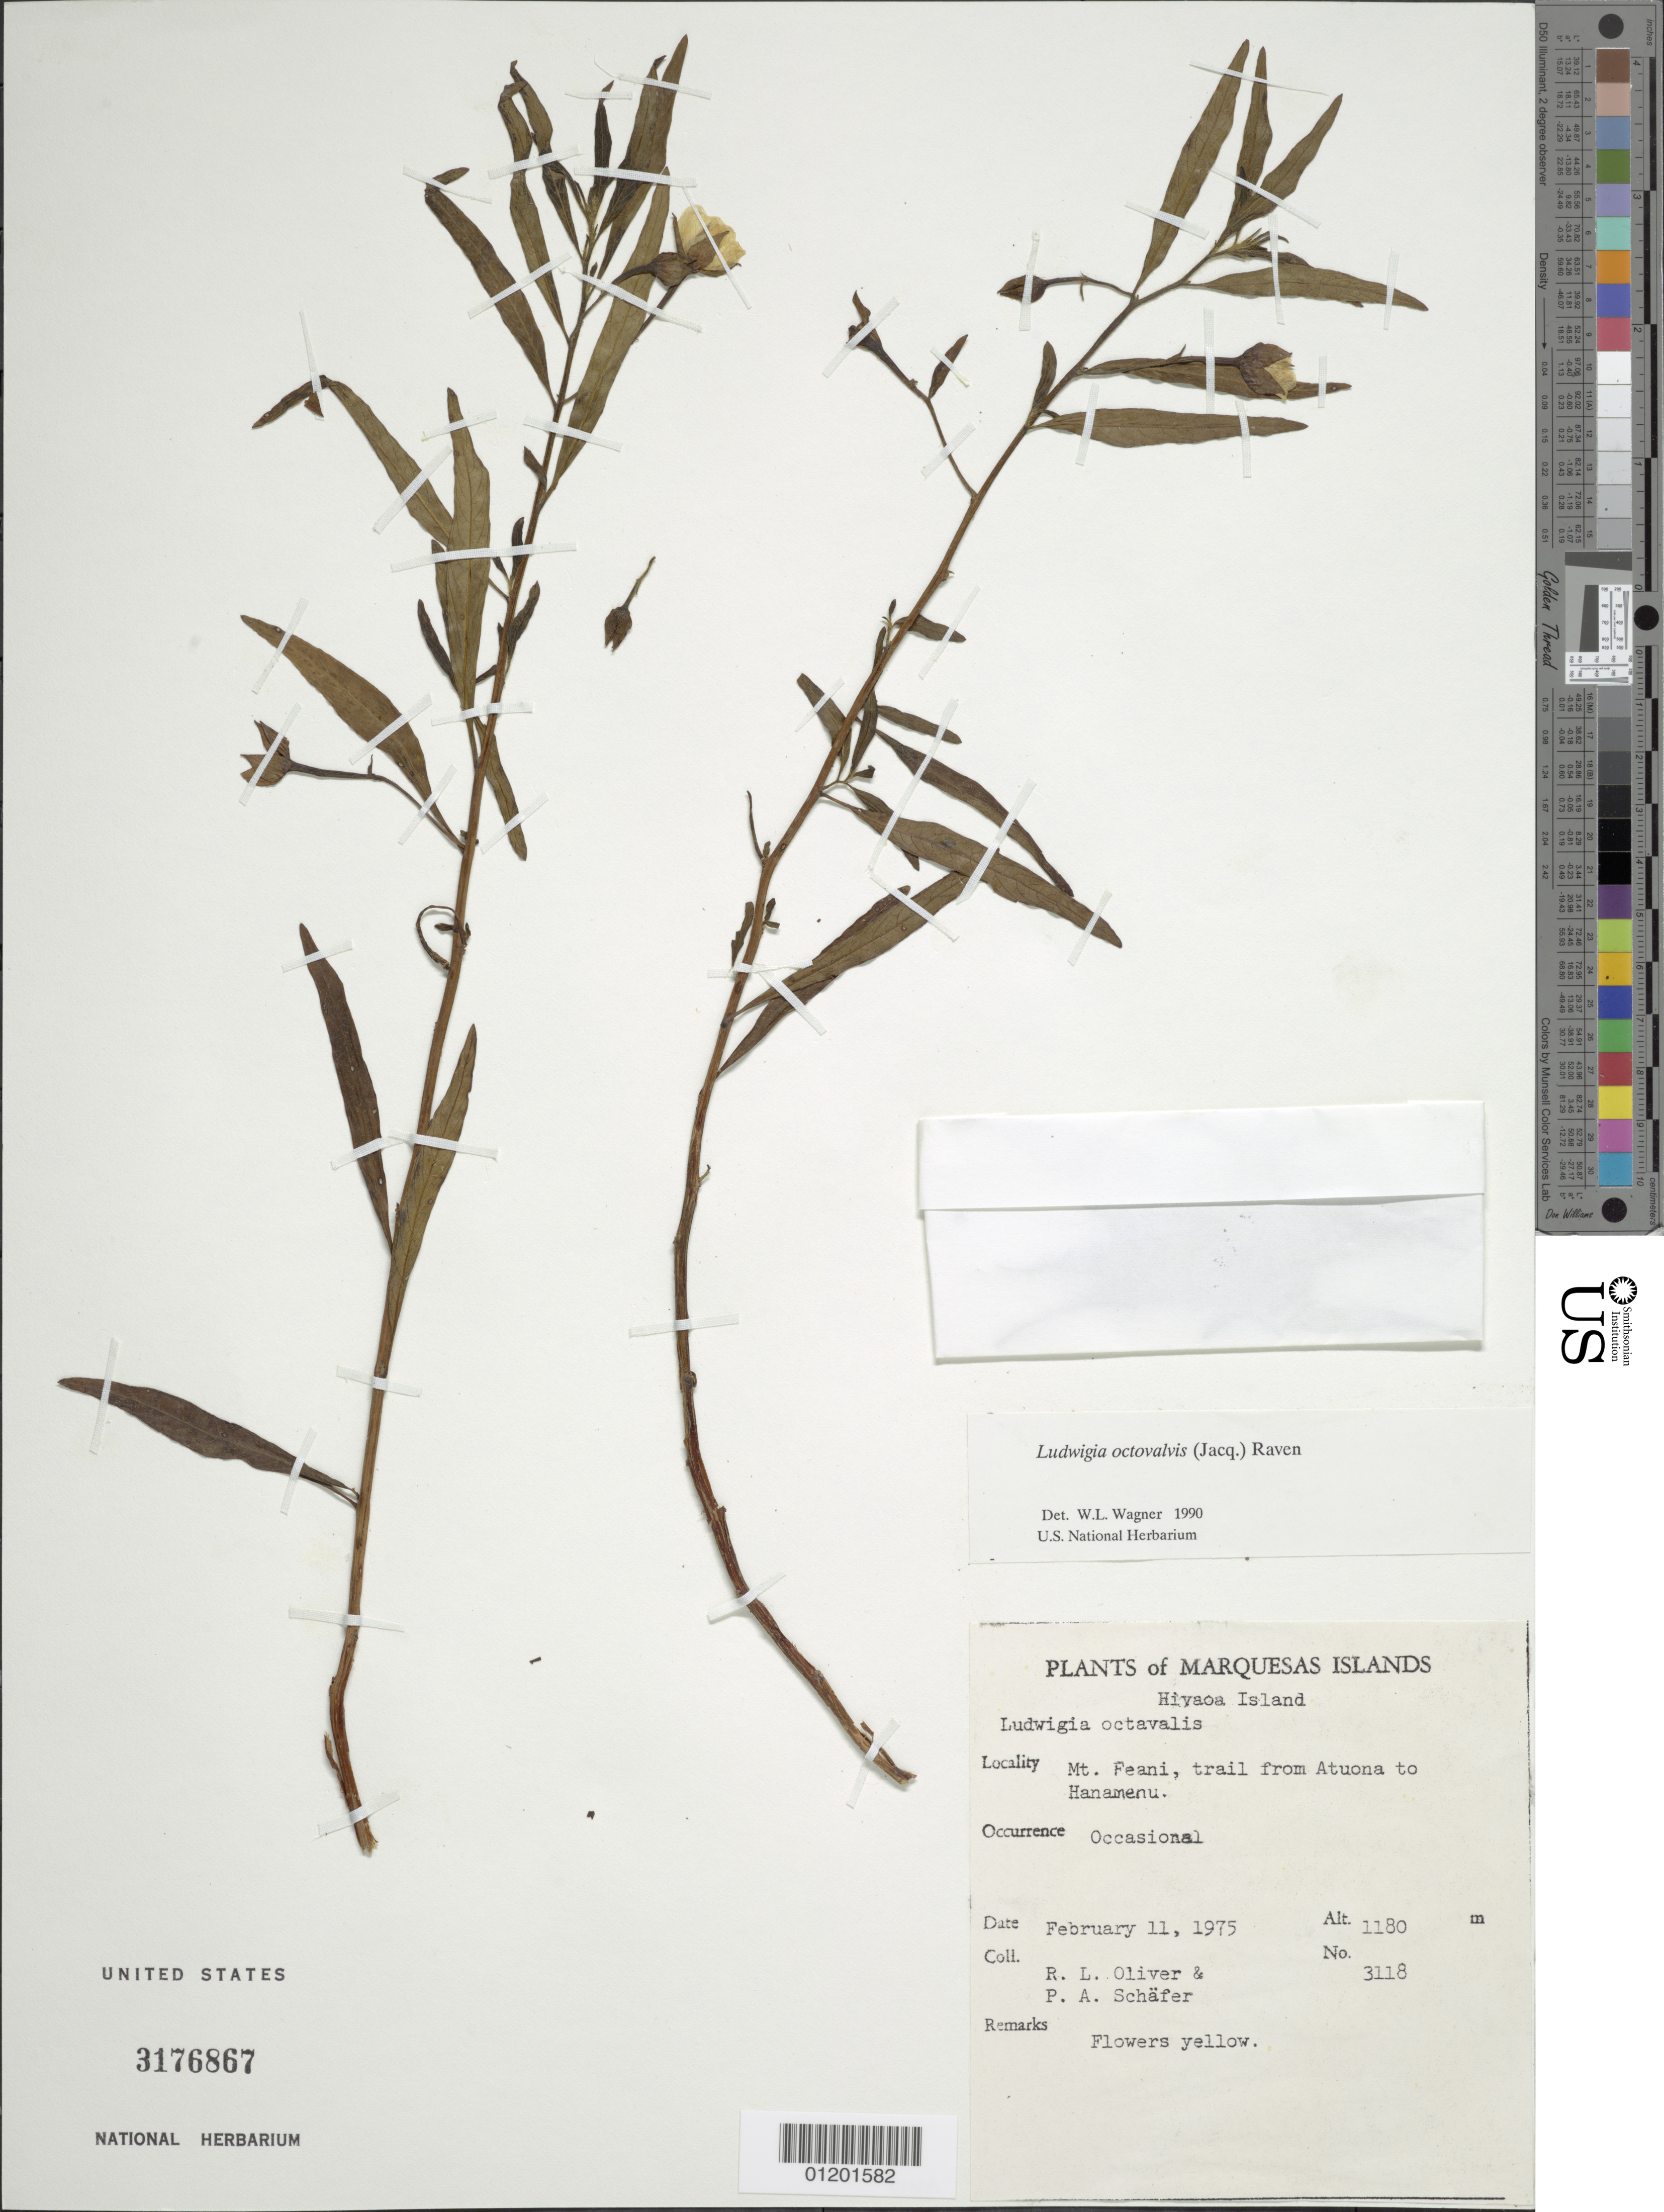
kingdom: Plantae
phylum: Tracheophyta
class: Magnoliopsida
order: Myrtales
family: Onagraceae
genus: Ludwigia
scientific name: Ludwigia octovalvis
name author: (Jacq.) P.H. Raven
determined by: Wagner, W. L., (BOT), Smithsonian Institution - National Museum of Natural History (UNITED STATES)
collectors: R. L. Oliver & P. A. Schäfer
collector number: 3118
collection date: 1975-02-11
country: French Polynesia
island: Hiva Oa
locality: Mt. Feani, trail from Atuona to Hanamenu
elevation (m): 1180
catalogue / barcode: US 3176867